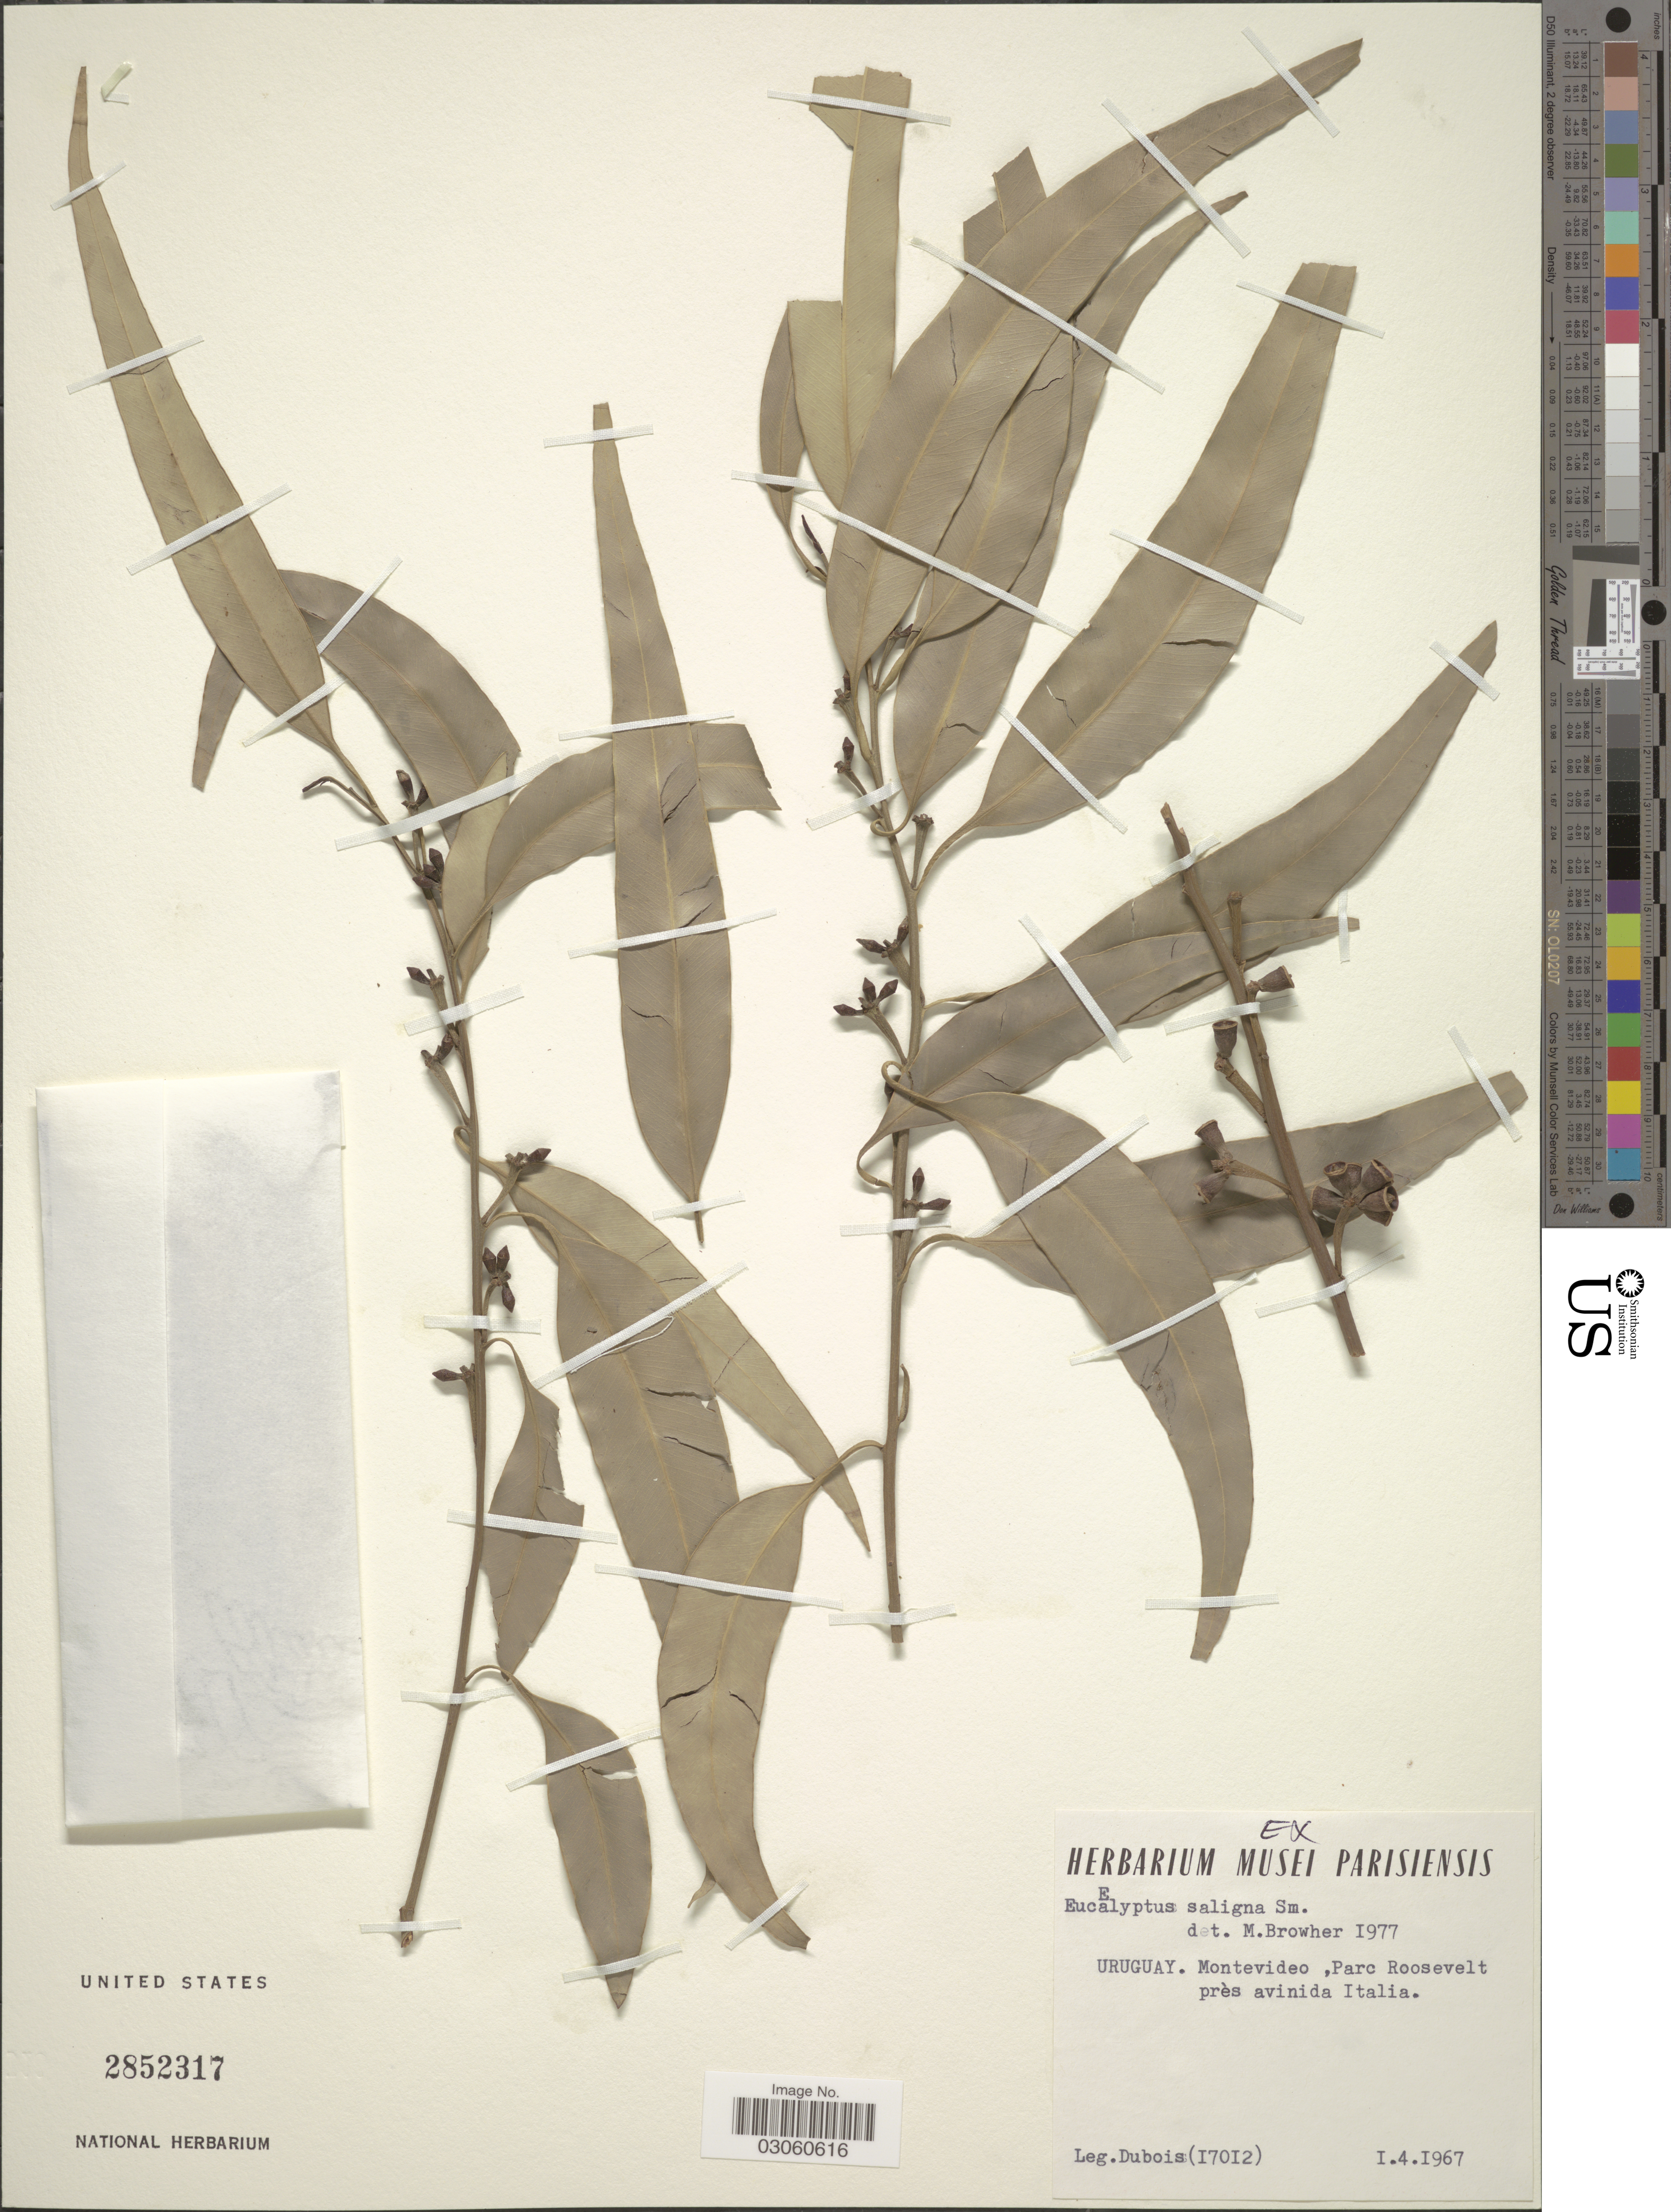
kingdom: Plantae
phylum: Tracheophyta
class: Magnoliopsida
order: Myrtales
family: Myrtaceae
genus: Eucalyptus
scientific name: Eucalyptus saligna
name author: Sm.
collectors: -. Dubois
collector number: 17012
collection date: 1967-04-01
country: Uruguay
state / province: Montevideo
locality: Parc Roosevelt près avinida Italia.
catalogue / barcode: US 2852317